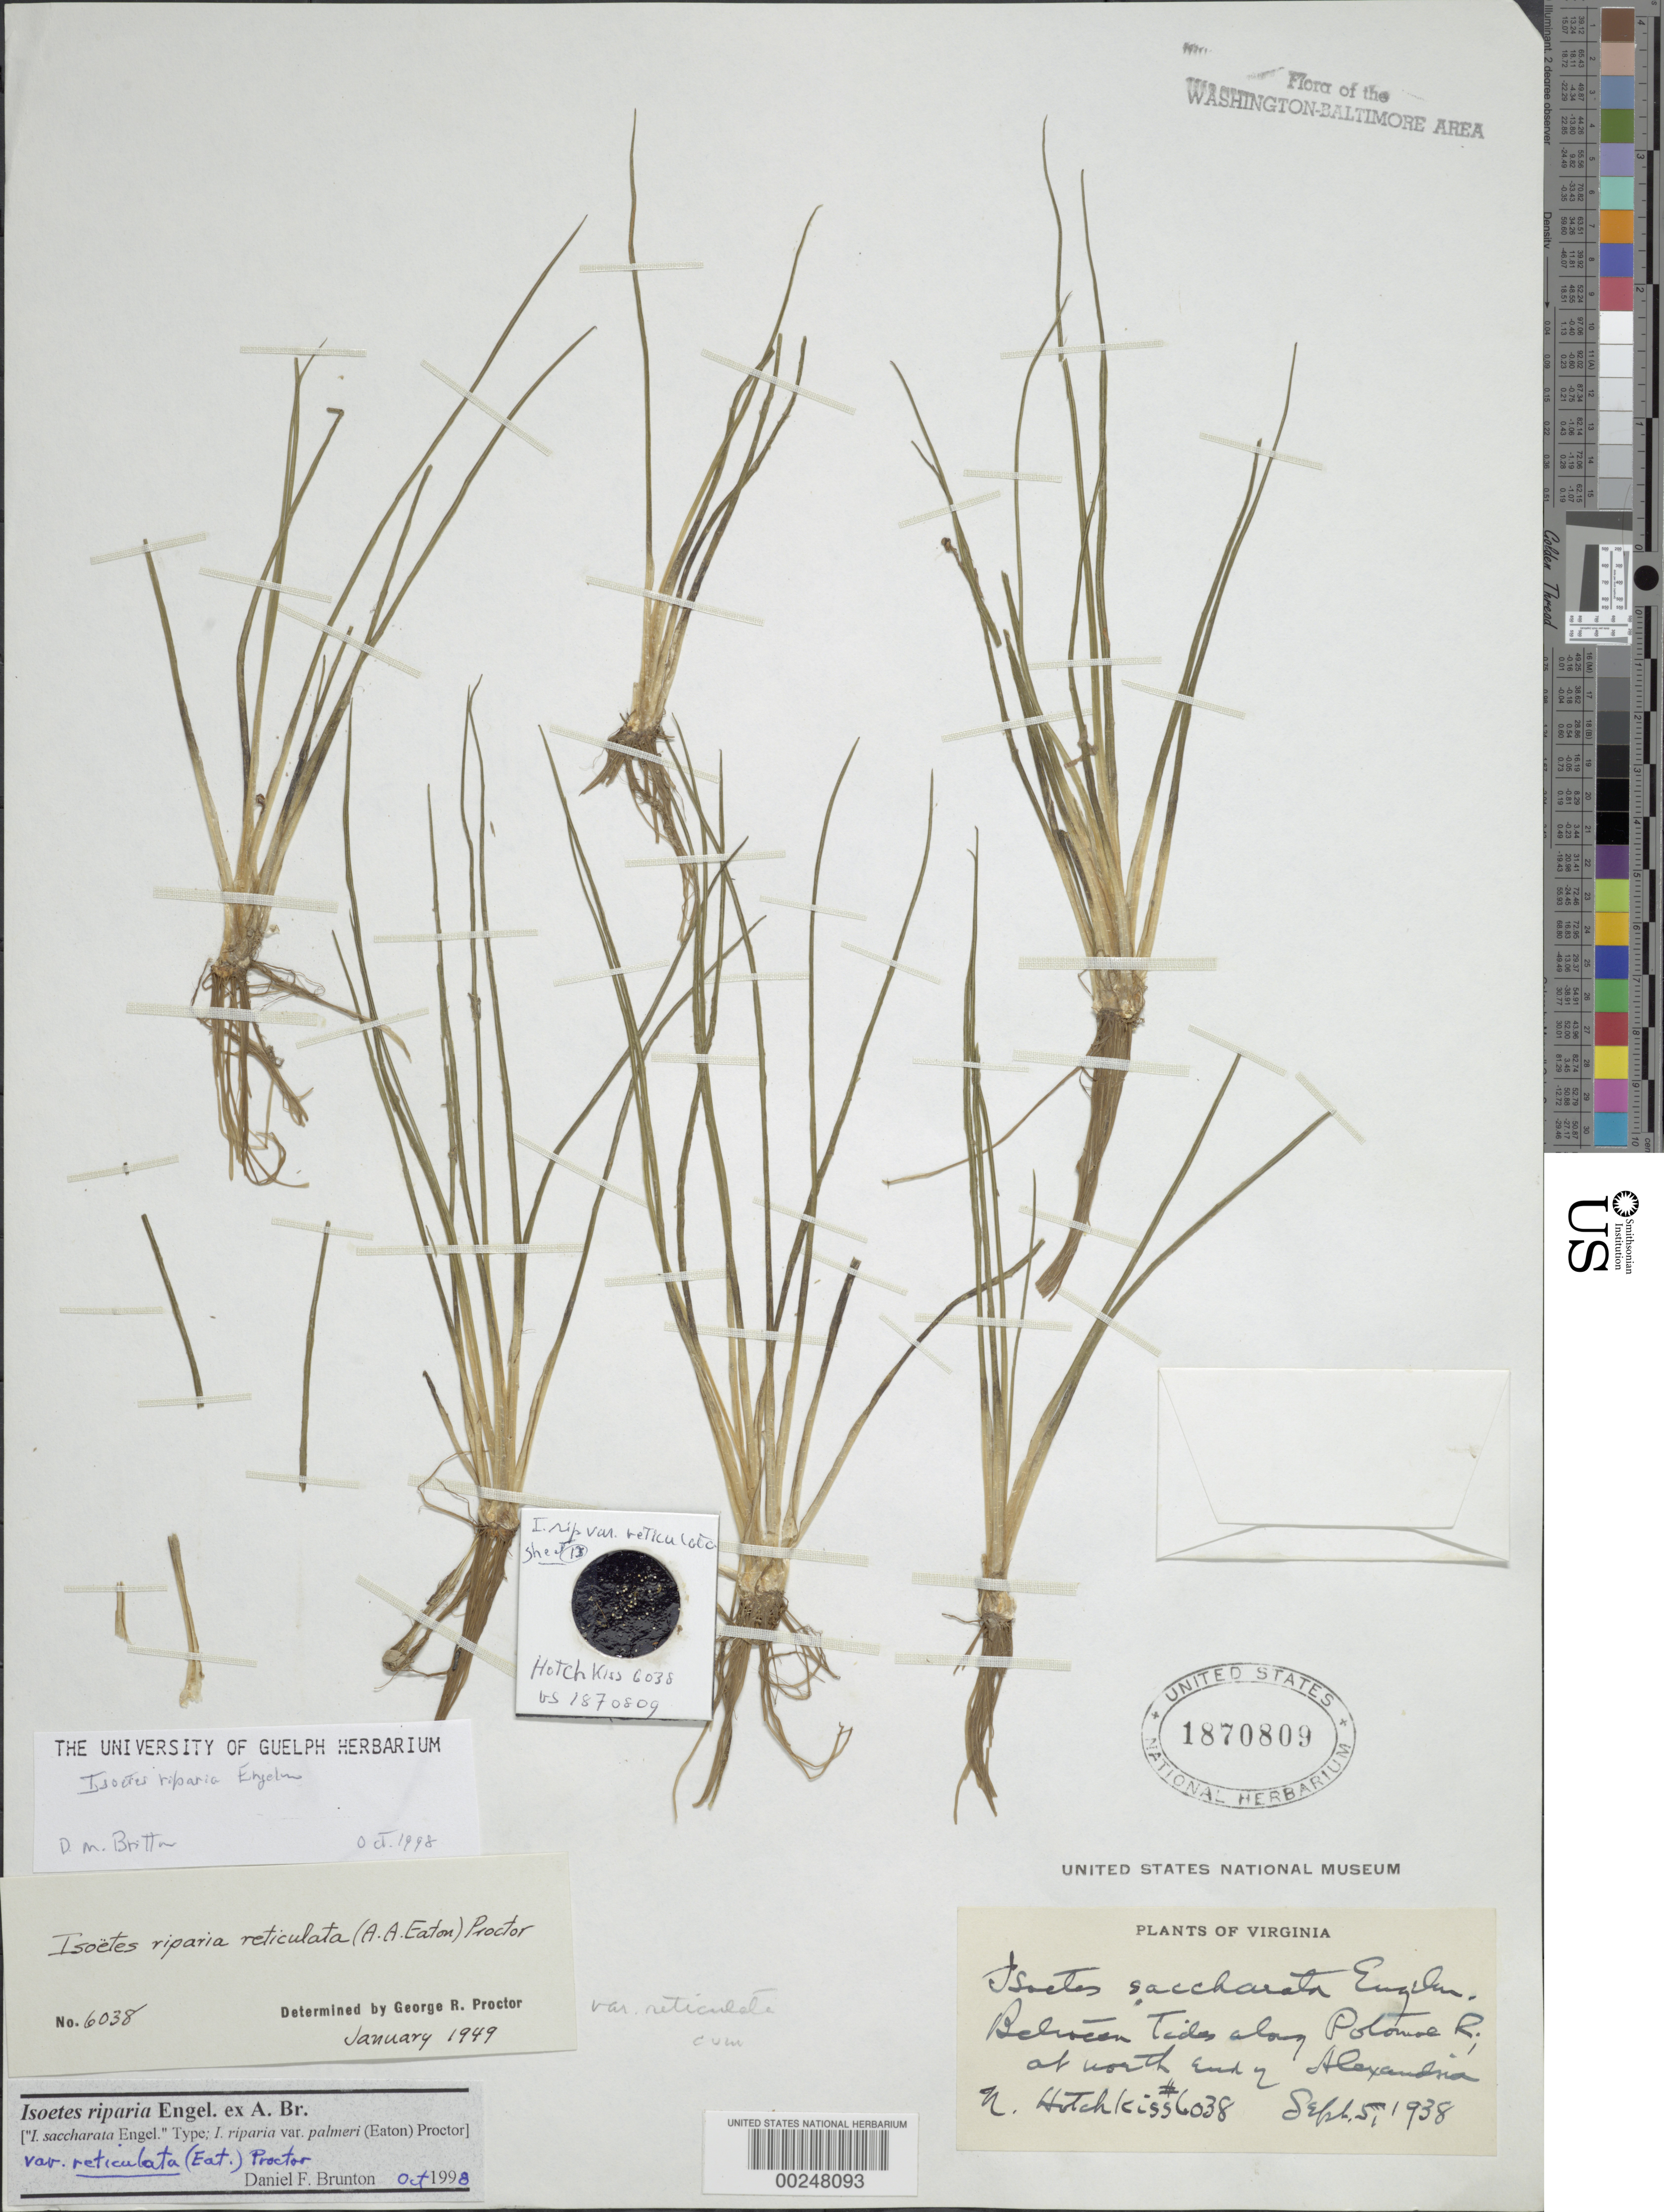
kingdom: Plantae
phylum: Tracheophyta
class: Lycopodiopsida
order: Isoetales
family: Isoetaceae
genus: Isoetes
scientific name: Isoetes riparia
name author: Engelm. ex A. Braun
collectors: N. Hotchkiss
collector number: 6038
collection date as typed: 05 Sep 1938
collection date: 1938-09-05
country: United States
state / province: Virginia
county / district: City of Alexandria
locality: Alexandria, Potomac River, between tides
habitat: Between tides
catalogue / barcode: US 1870809